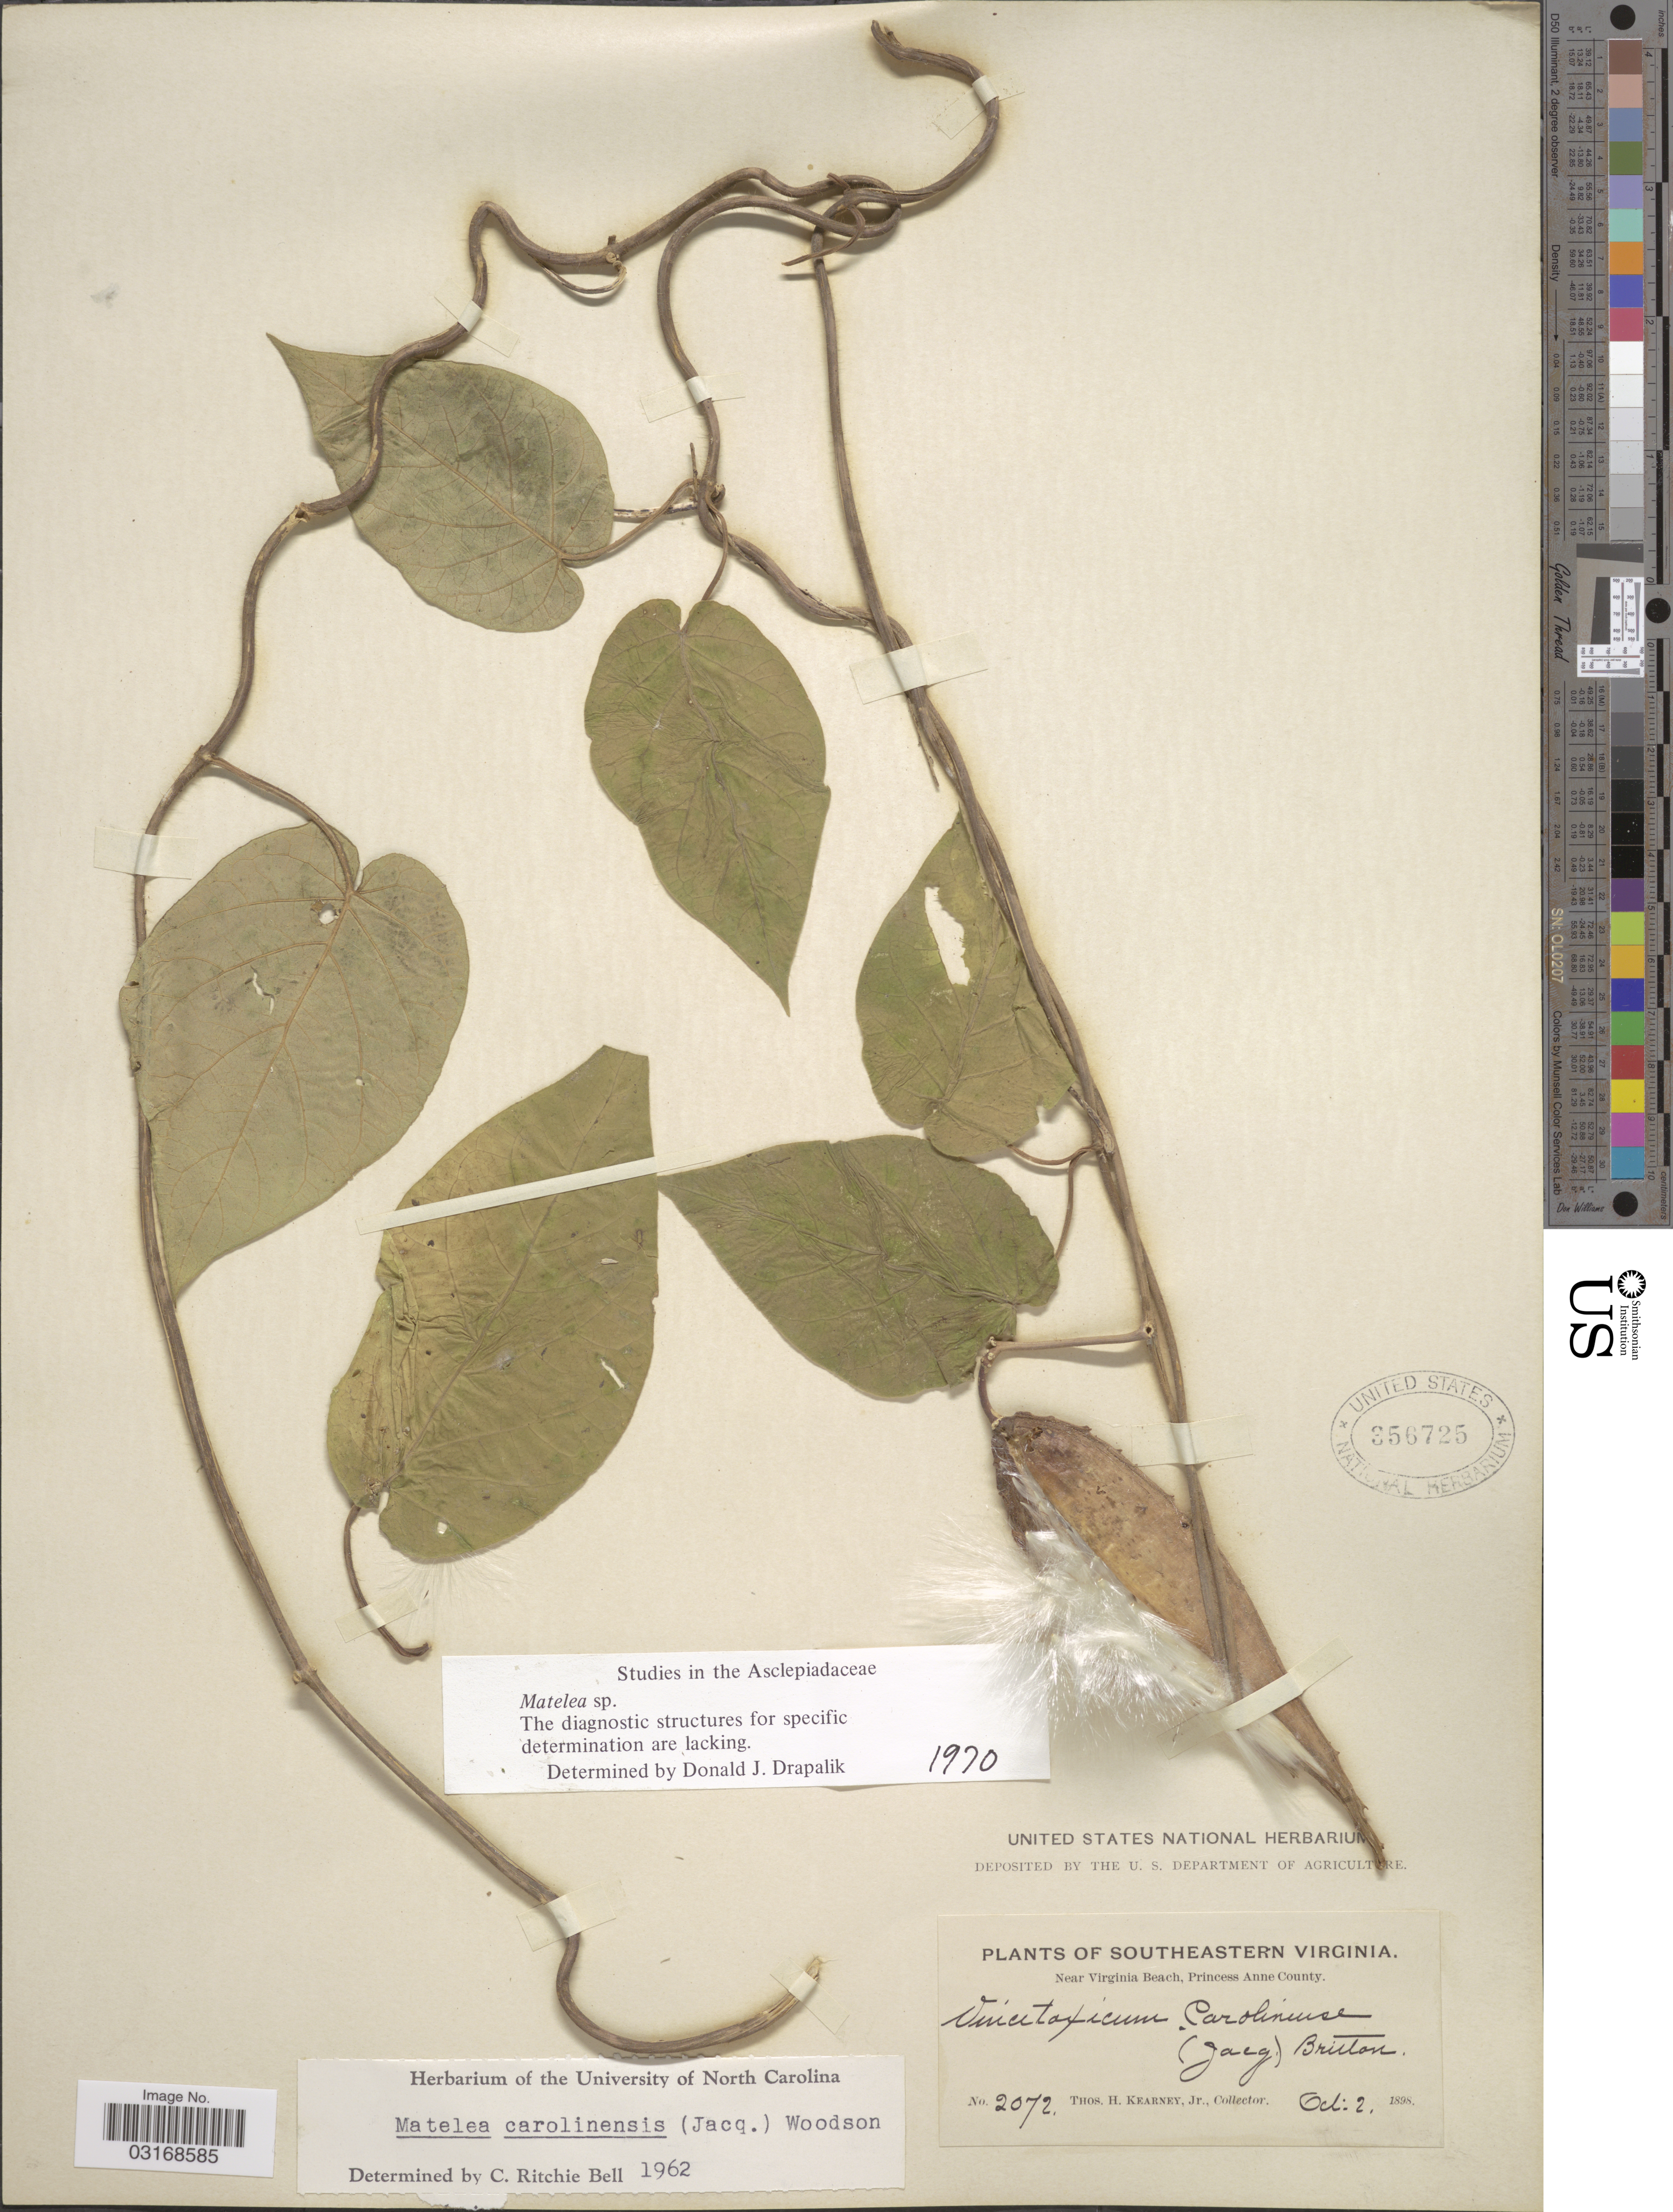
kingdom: Plantae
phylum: Tracheophyta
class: Magnoliopsida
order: Gentianales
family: Apocynaceae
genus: Matelea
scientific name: Matelea sp.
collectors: T. H. Kearney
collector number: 2072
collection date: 1898-10-02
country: United States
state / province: Virginia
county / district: City of Virginia Beach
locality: Southeastern Virginia. Near Virginia Beach, Princess Anne (=historic county name) County.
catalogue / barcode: US 356725